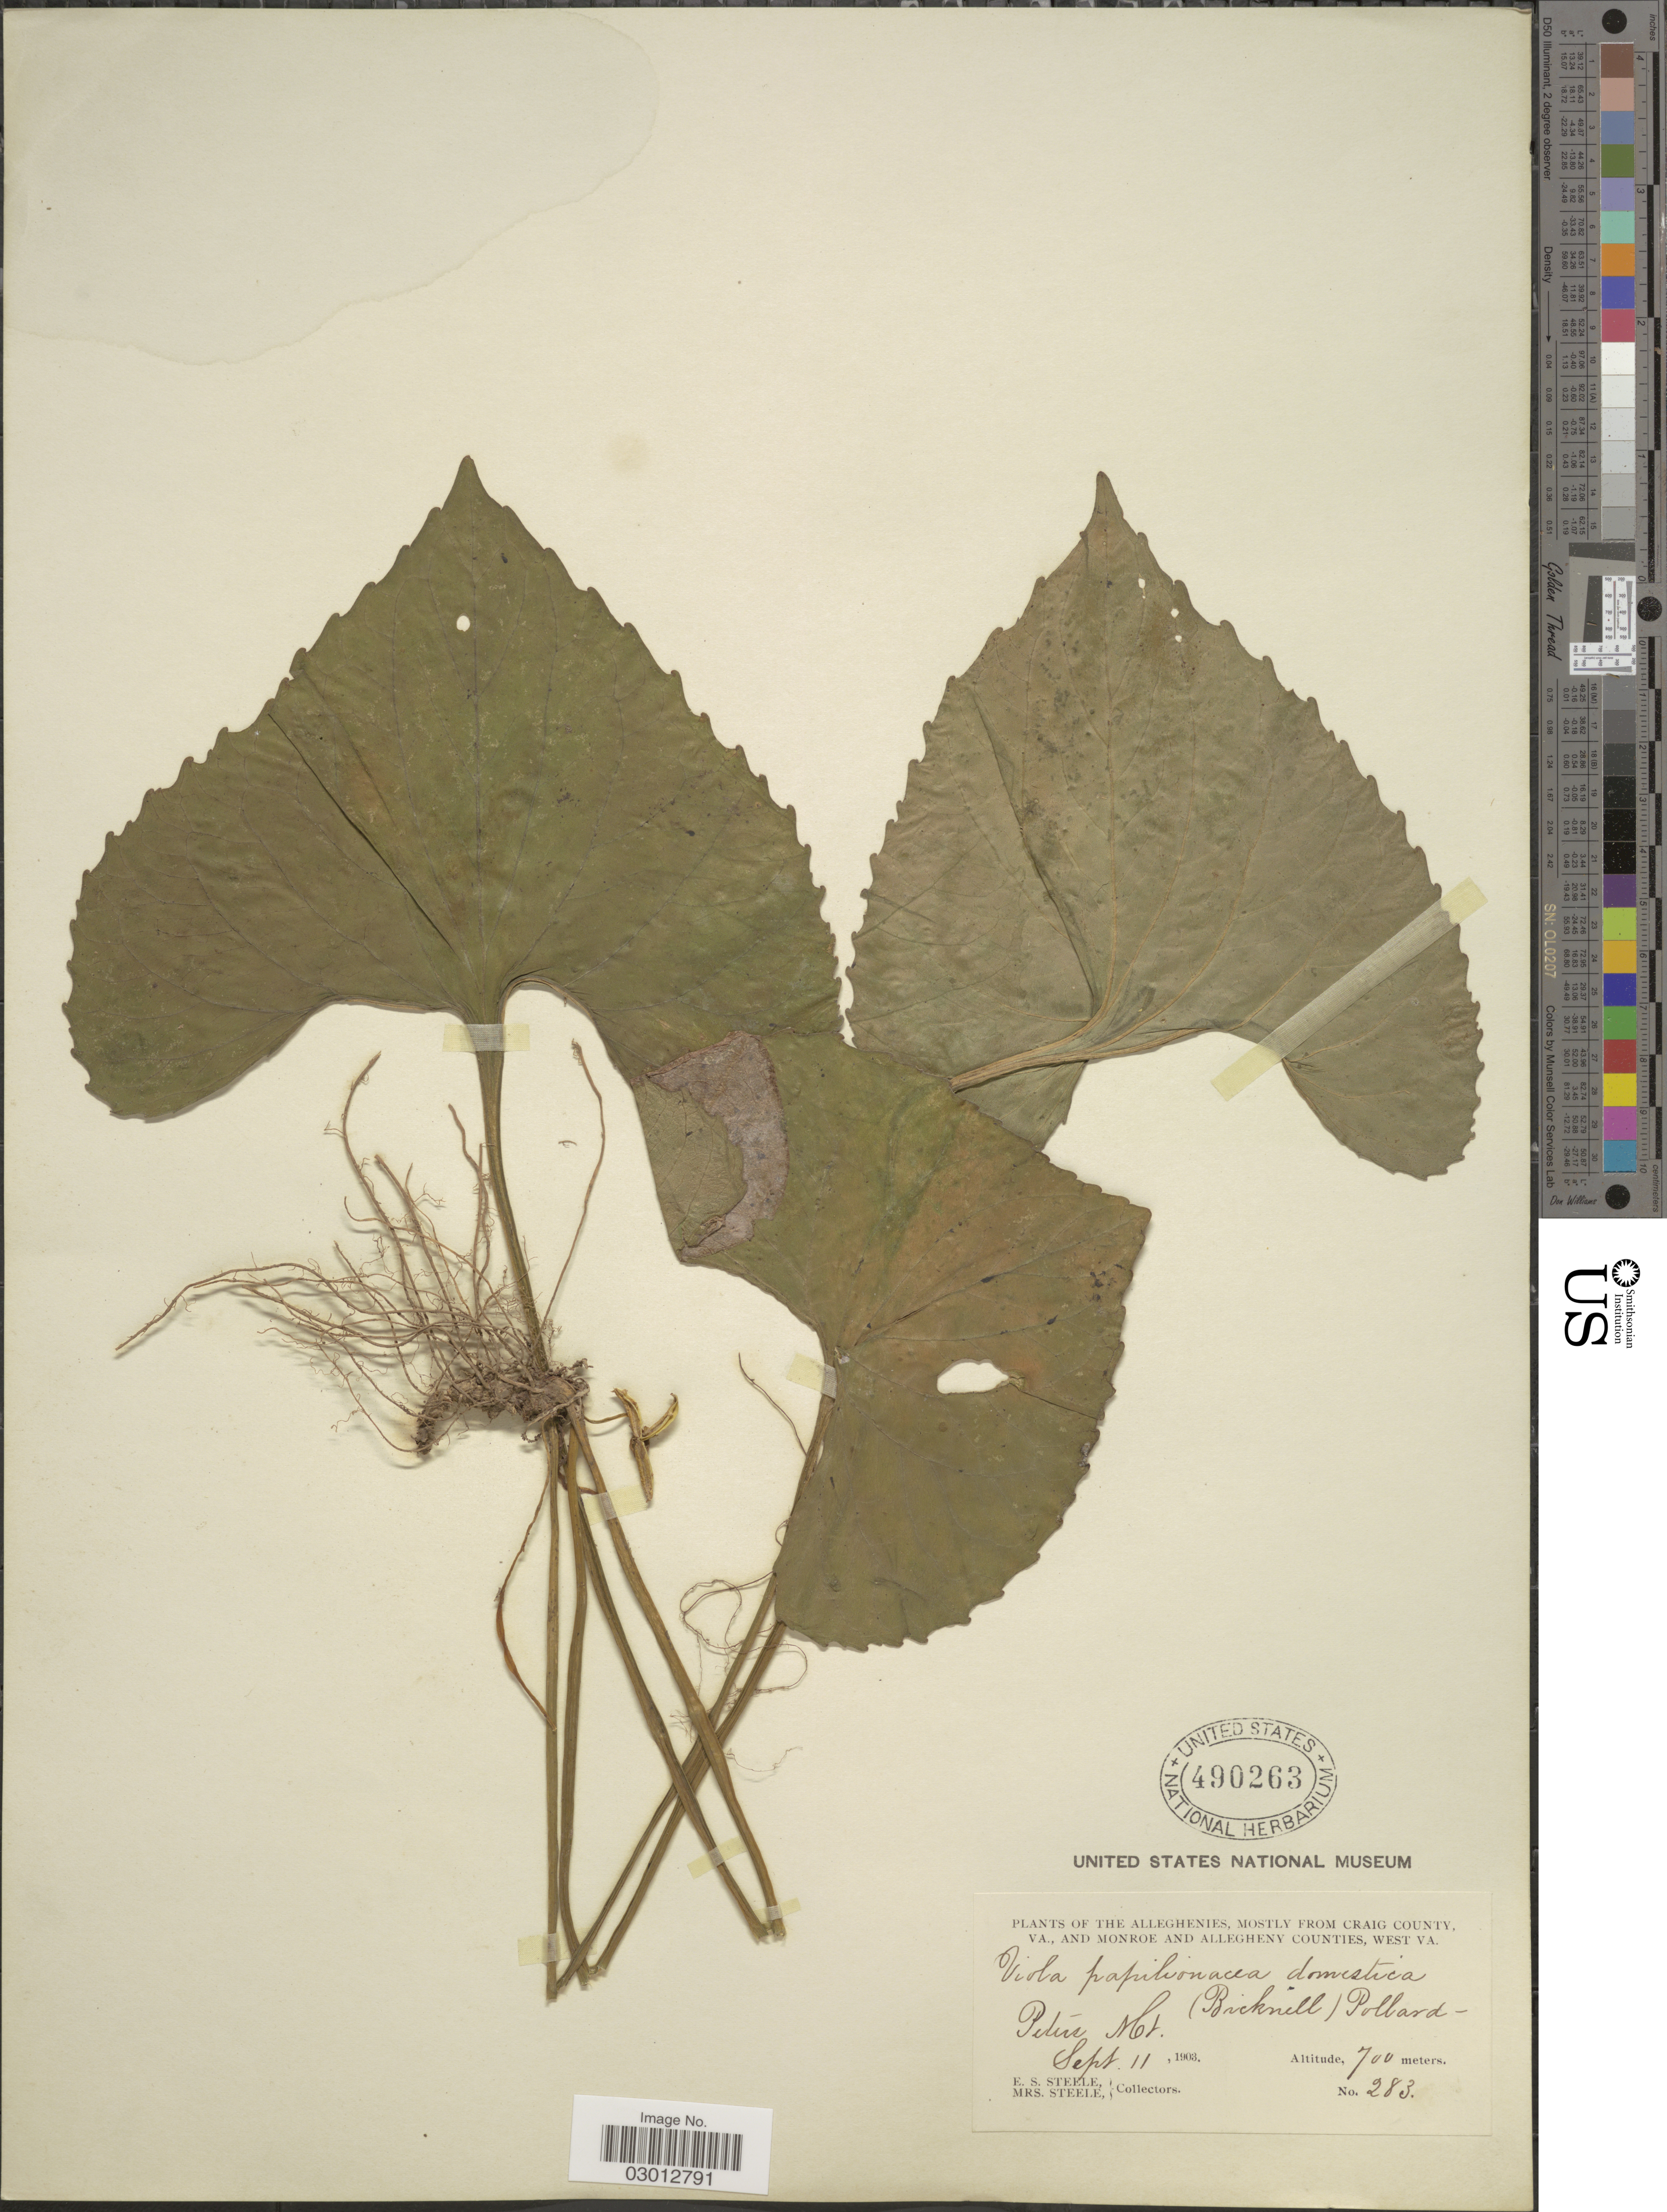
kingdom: Plantae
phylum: Tracheophyta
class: Magnoliopsida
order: Malpighiales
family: Violaceae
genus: Viola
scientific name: Viola papilionacea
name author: Pursh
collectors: E. Steele & Mrs. E. S. Steele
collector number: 283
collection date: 1903-09-11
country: United States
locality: The Alleghenies, mostly from Craig County, VA., and Monroe and Allegheny Counties, West Va. Peters Mt.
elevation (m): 700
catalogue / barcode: US 490263